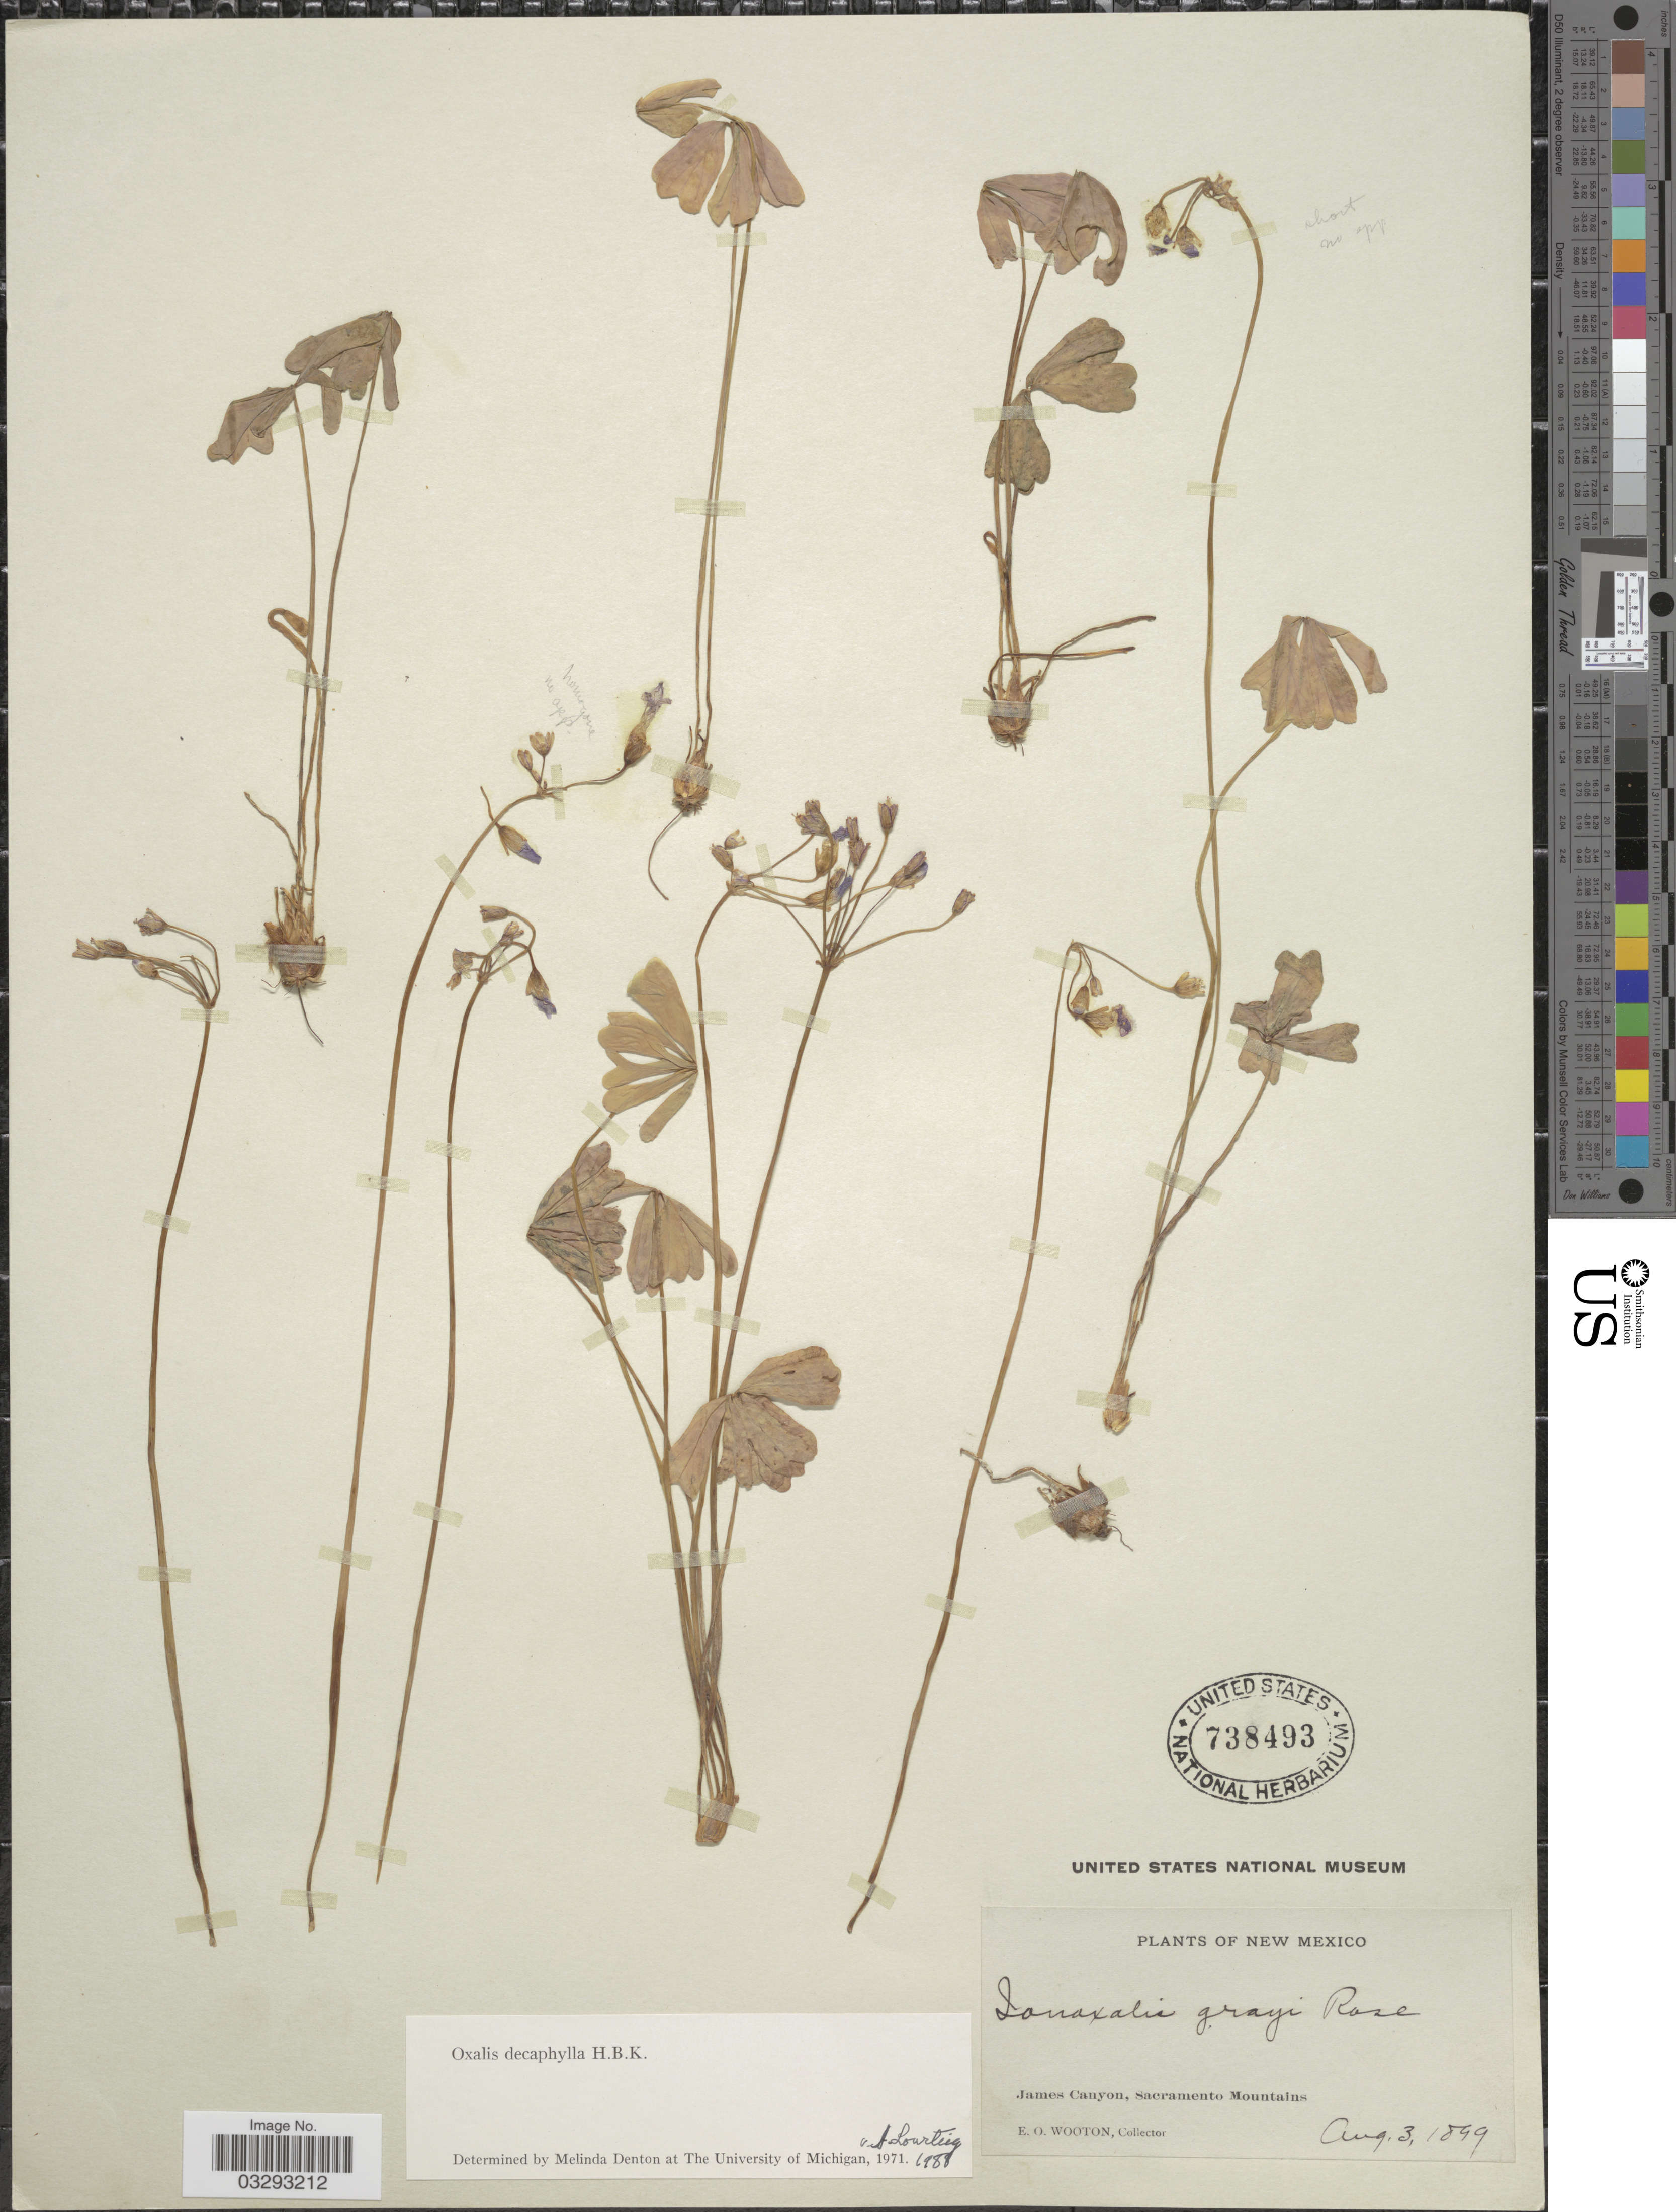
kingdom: Plantae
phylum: Tracheophyta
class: Magnoliopsida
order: Oxalidales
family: Oxalidaceae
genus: Oxalis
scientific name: Oxalis decaphylla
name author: Kunth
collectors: E. O. Wooton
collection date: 1899-08-03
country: United States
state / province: New Mexico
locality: James Canyon, Sacramento Mountains.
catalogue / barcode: US 738493